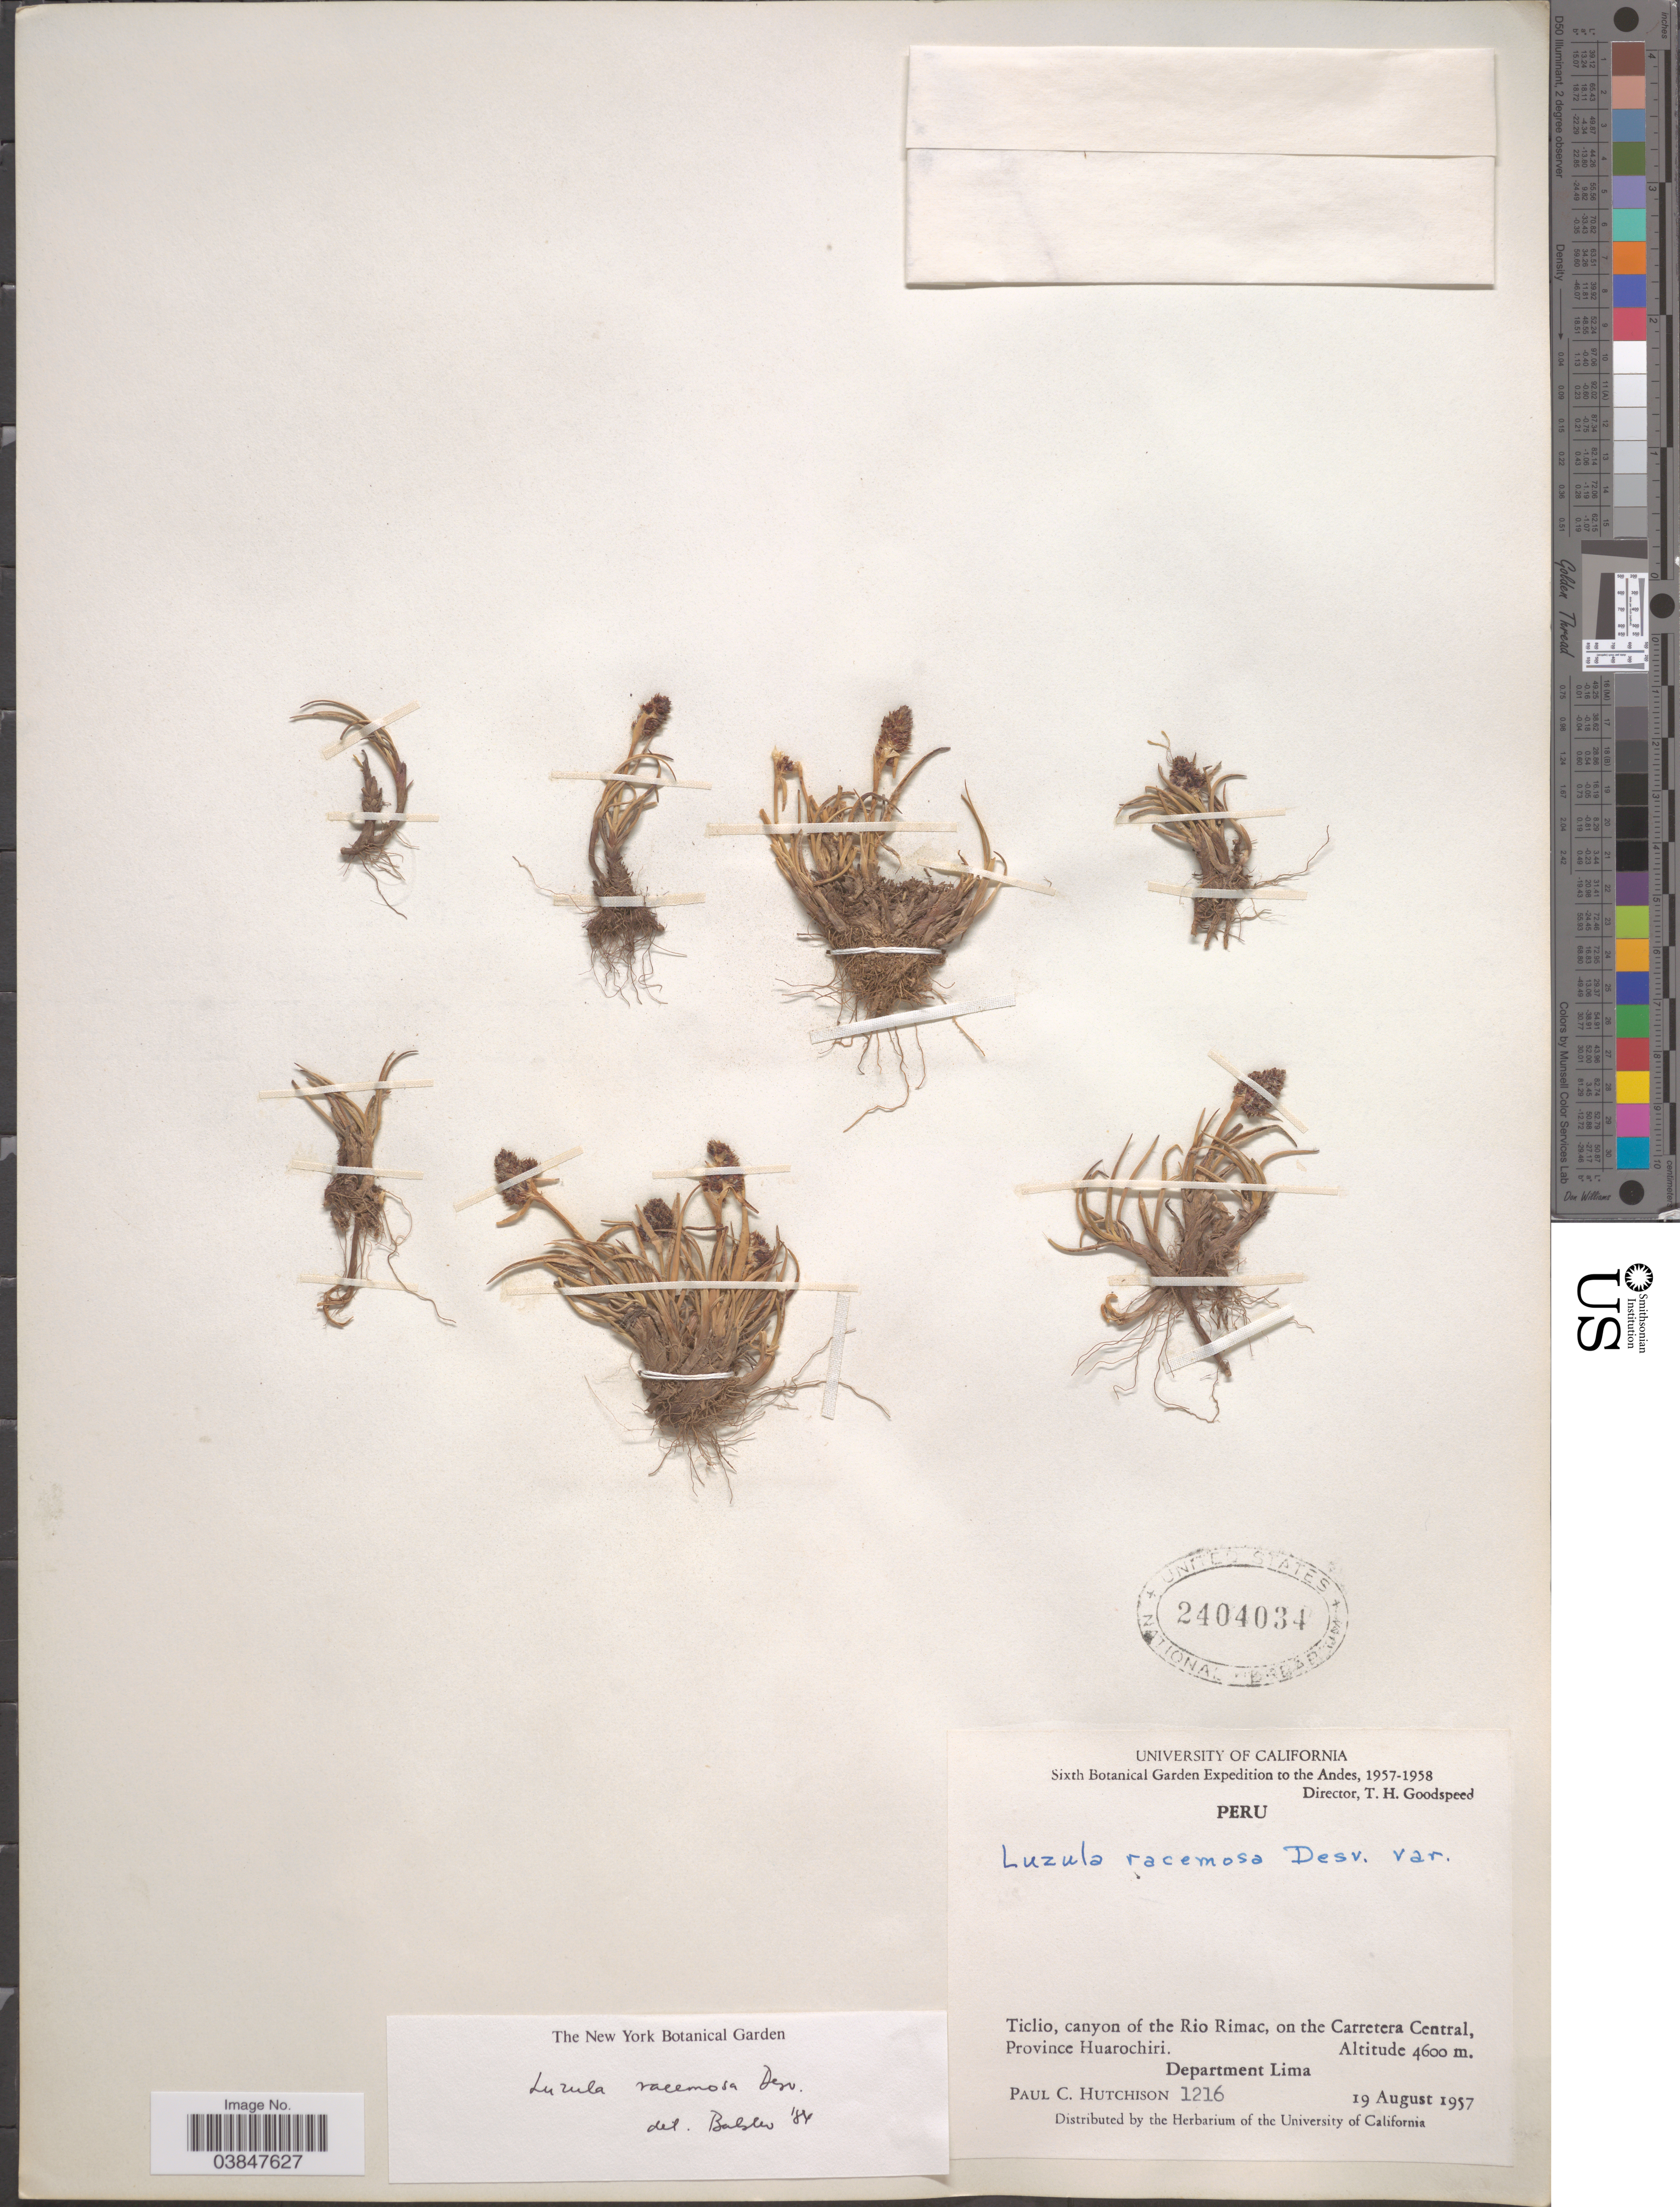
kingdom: Plantae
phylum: Tracheophyta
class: Liliopsida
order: Poales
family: Juncaceae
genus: Luzula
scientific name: Luzula racemosa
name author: Desv.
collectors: P. C. Hutchison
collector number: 1216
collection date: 1957-08-19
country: Peru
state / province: Lima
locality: The Andes. Ticlio, canyon of the Rio Rimac, on the Carretera Central, Province Huarochiri. Department Lima.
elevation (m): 4600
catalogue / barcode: US 2404034